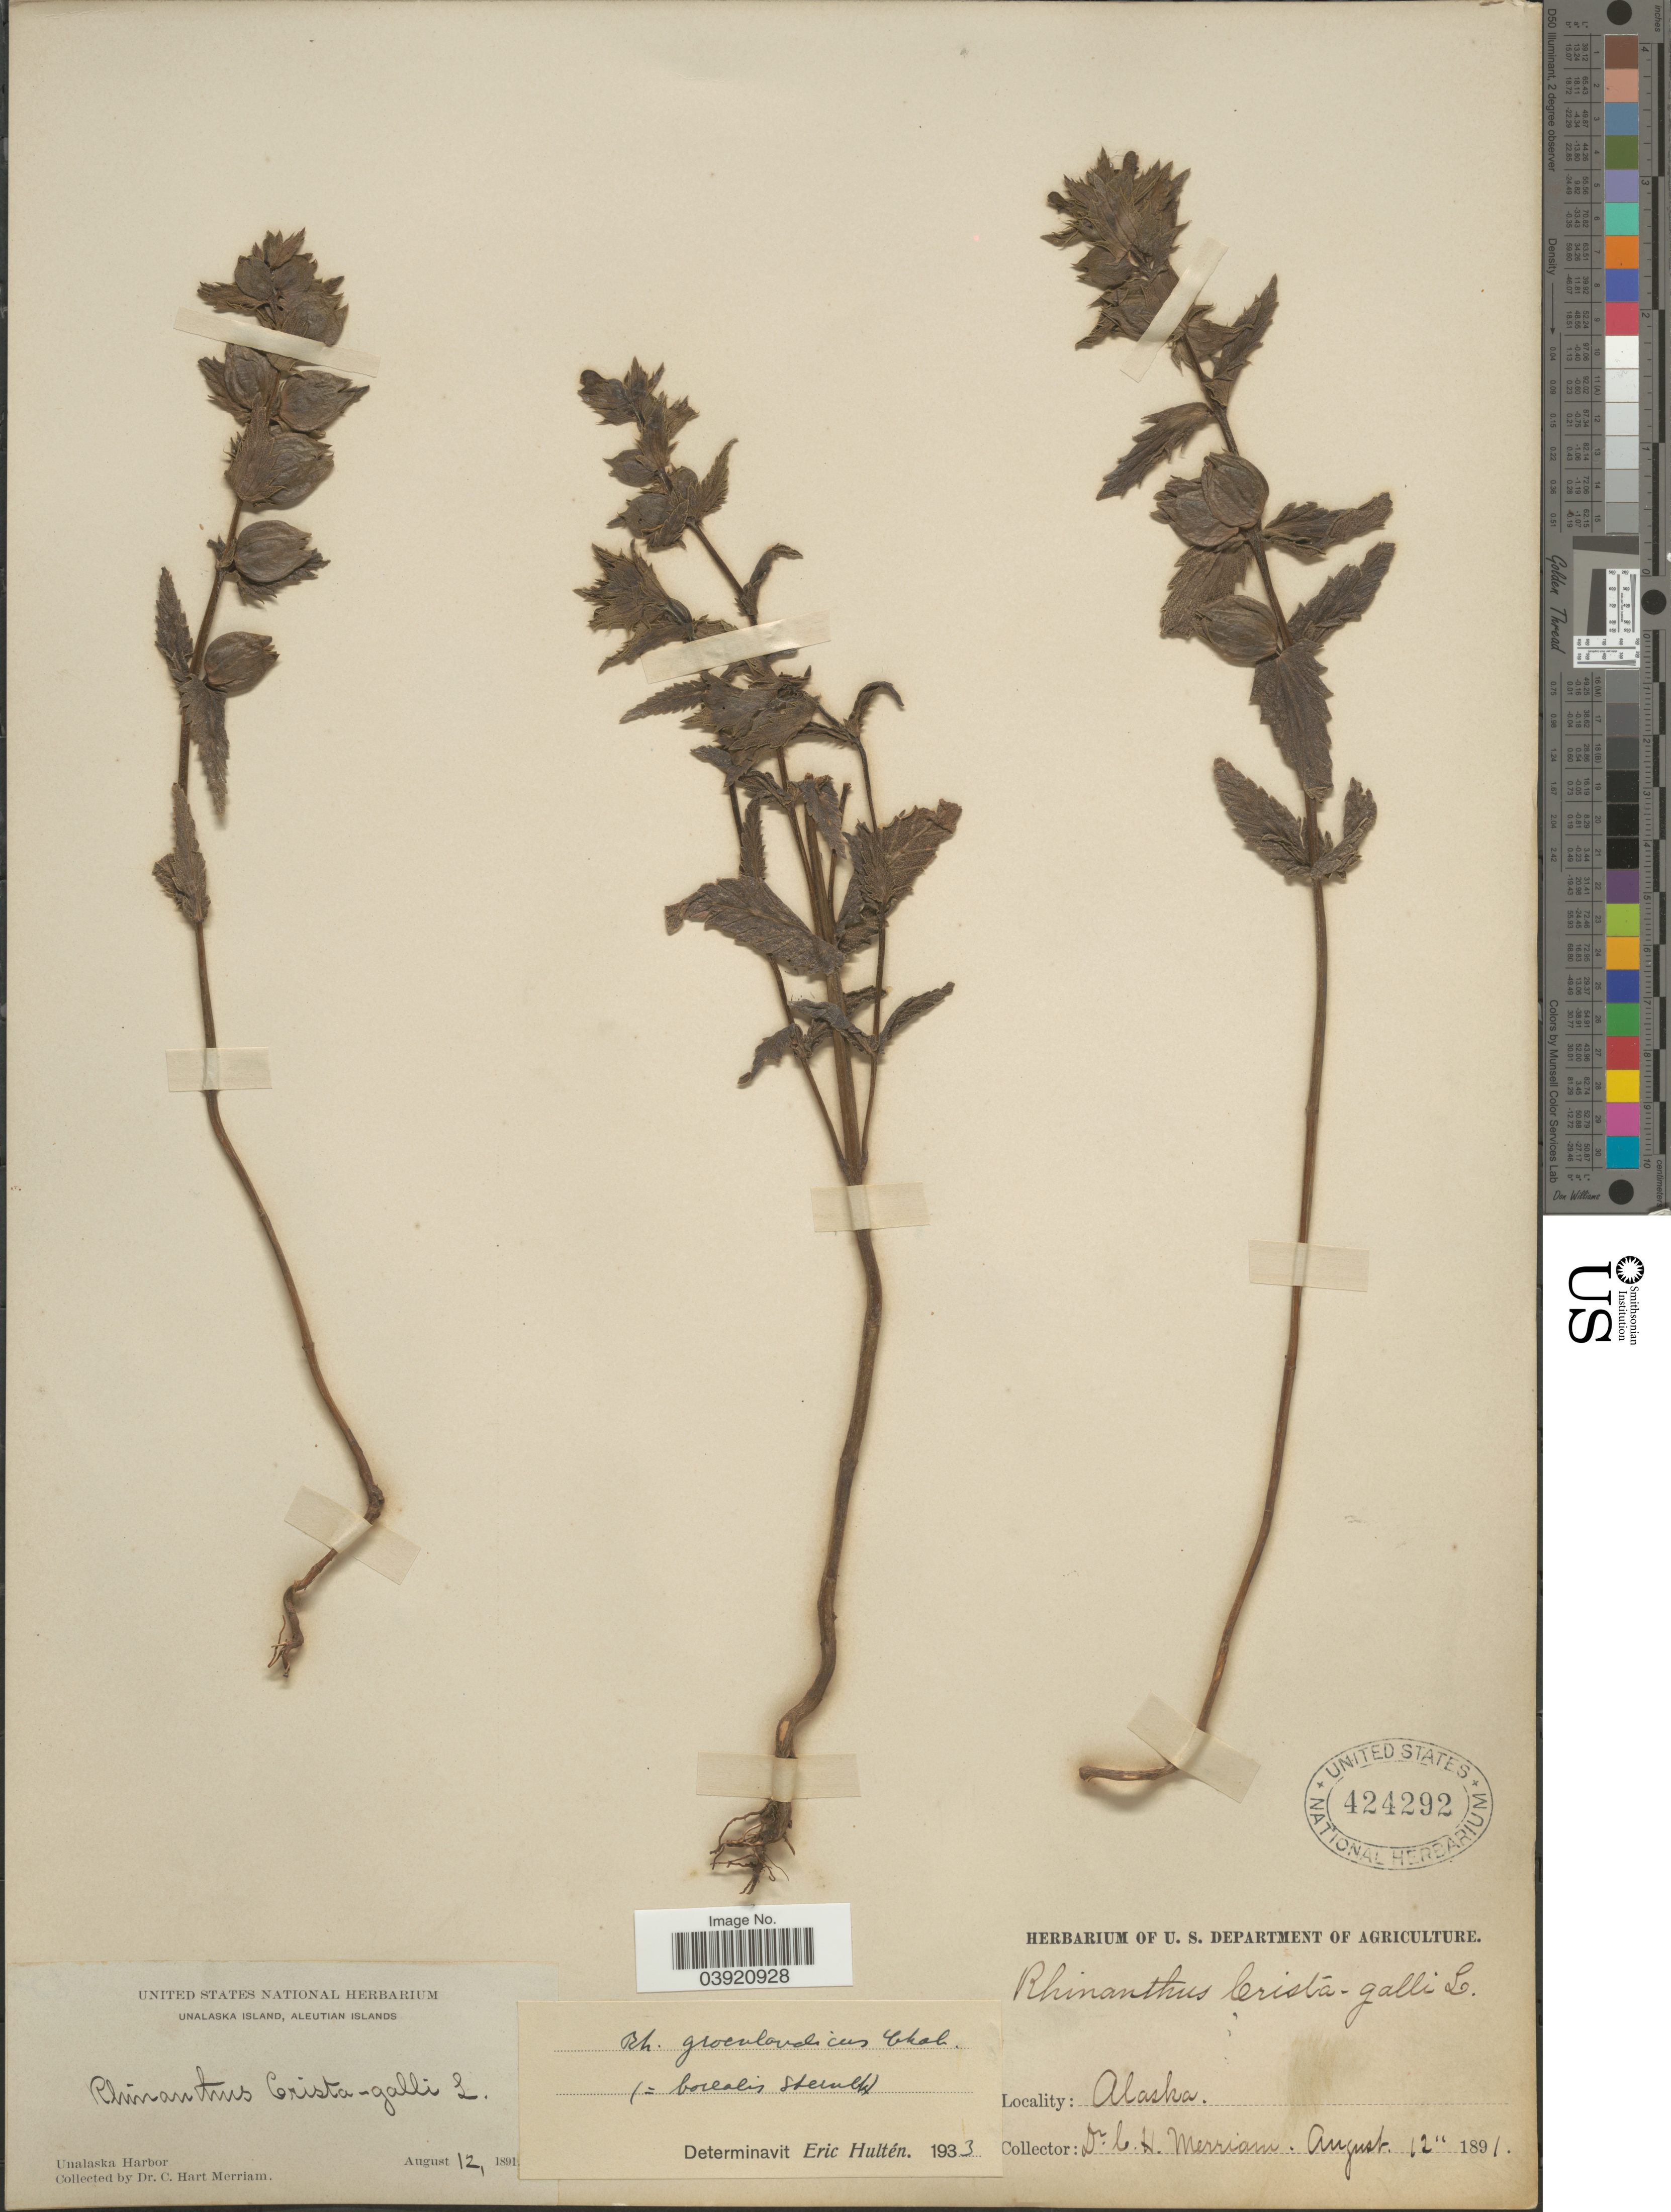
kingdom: Plantae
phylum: Tracheophyta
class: Magnoliopsida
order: Lamiales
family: Orobanchaceae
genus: Rhinanthus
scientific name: Rhinanthus minor subsp. groenlandicus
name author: (Chabert) Neum.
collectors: C. Merriam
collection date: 1891-08-12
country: United States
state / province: Alaska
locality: Unalaska Island, Aleutian Islands. Unalaska Harbor.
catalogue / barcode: US 424292